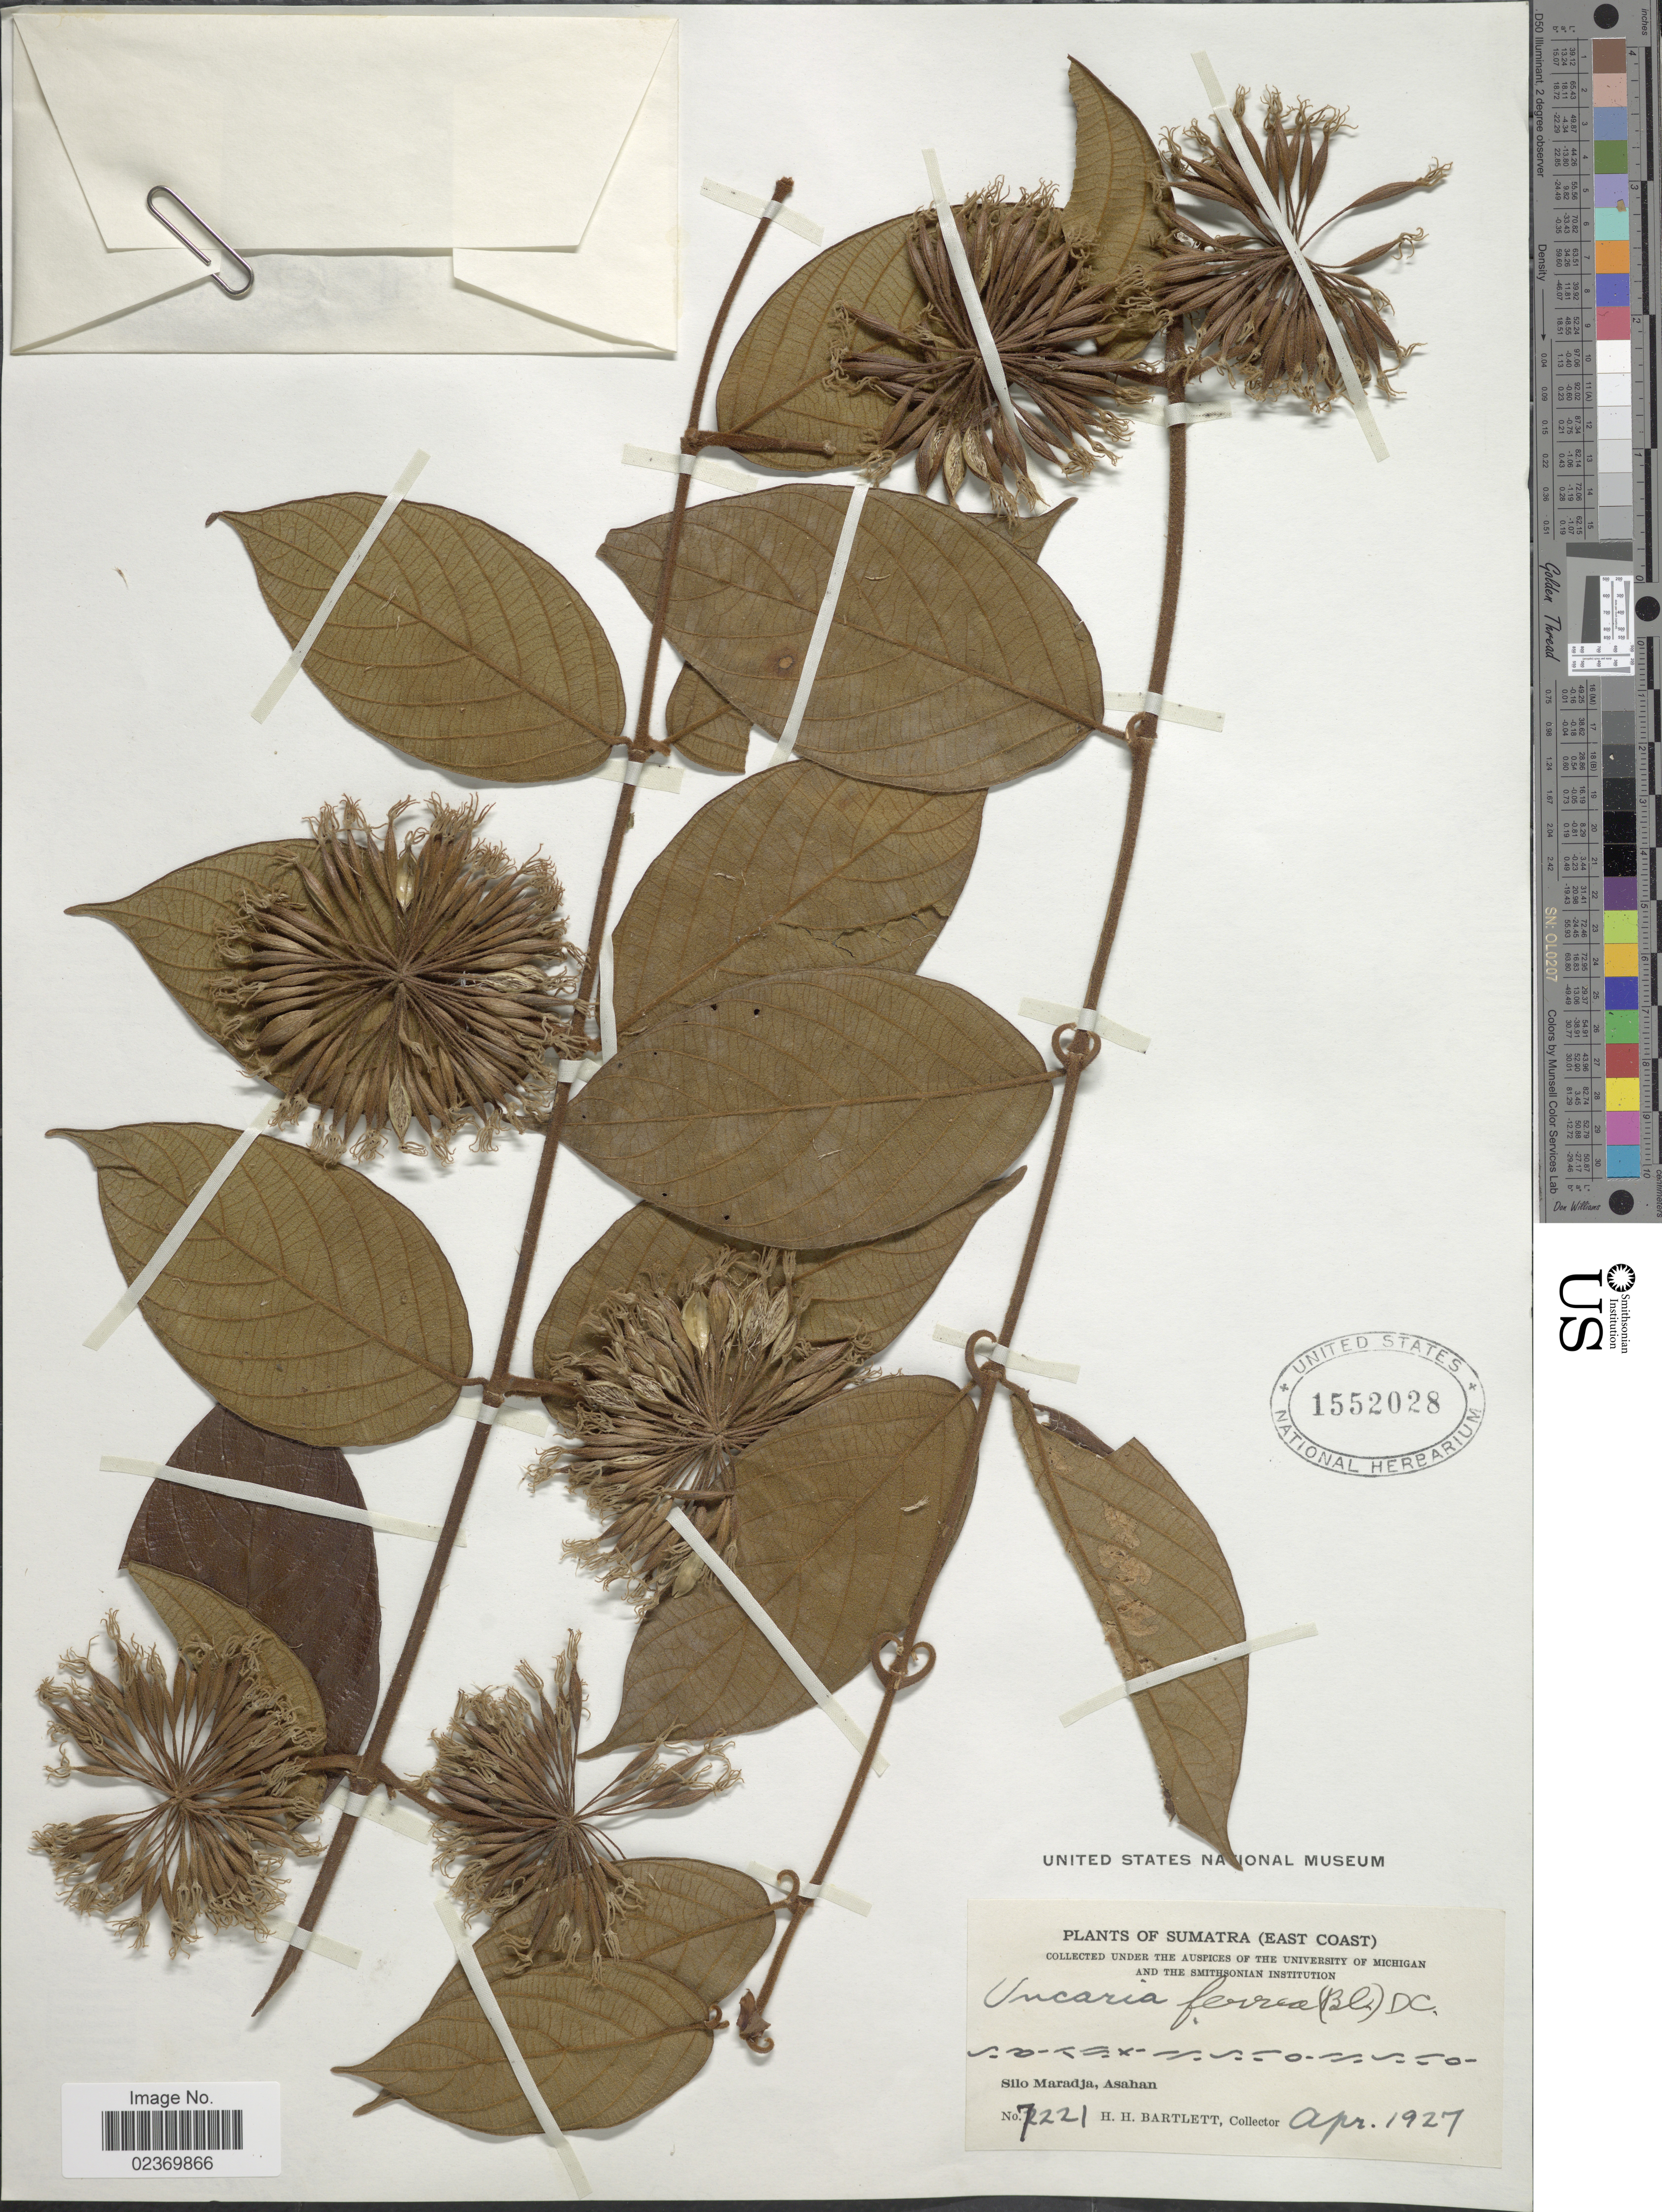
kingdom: Plantae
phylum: Tracheophyta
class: Magnoliopsida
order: Gentianales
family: Rubiaceae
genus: Uncaria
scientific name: Uncaria ferrea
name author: (Blume) DC.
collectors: H. H. Bartlett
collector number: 7221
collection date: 1927-04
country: Indonesia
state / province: Sumatra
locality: East Coast. Silo Maradja, Asahan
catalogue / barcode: US 1552028